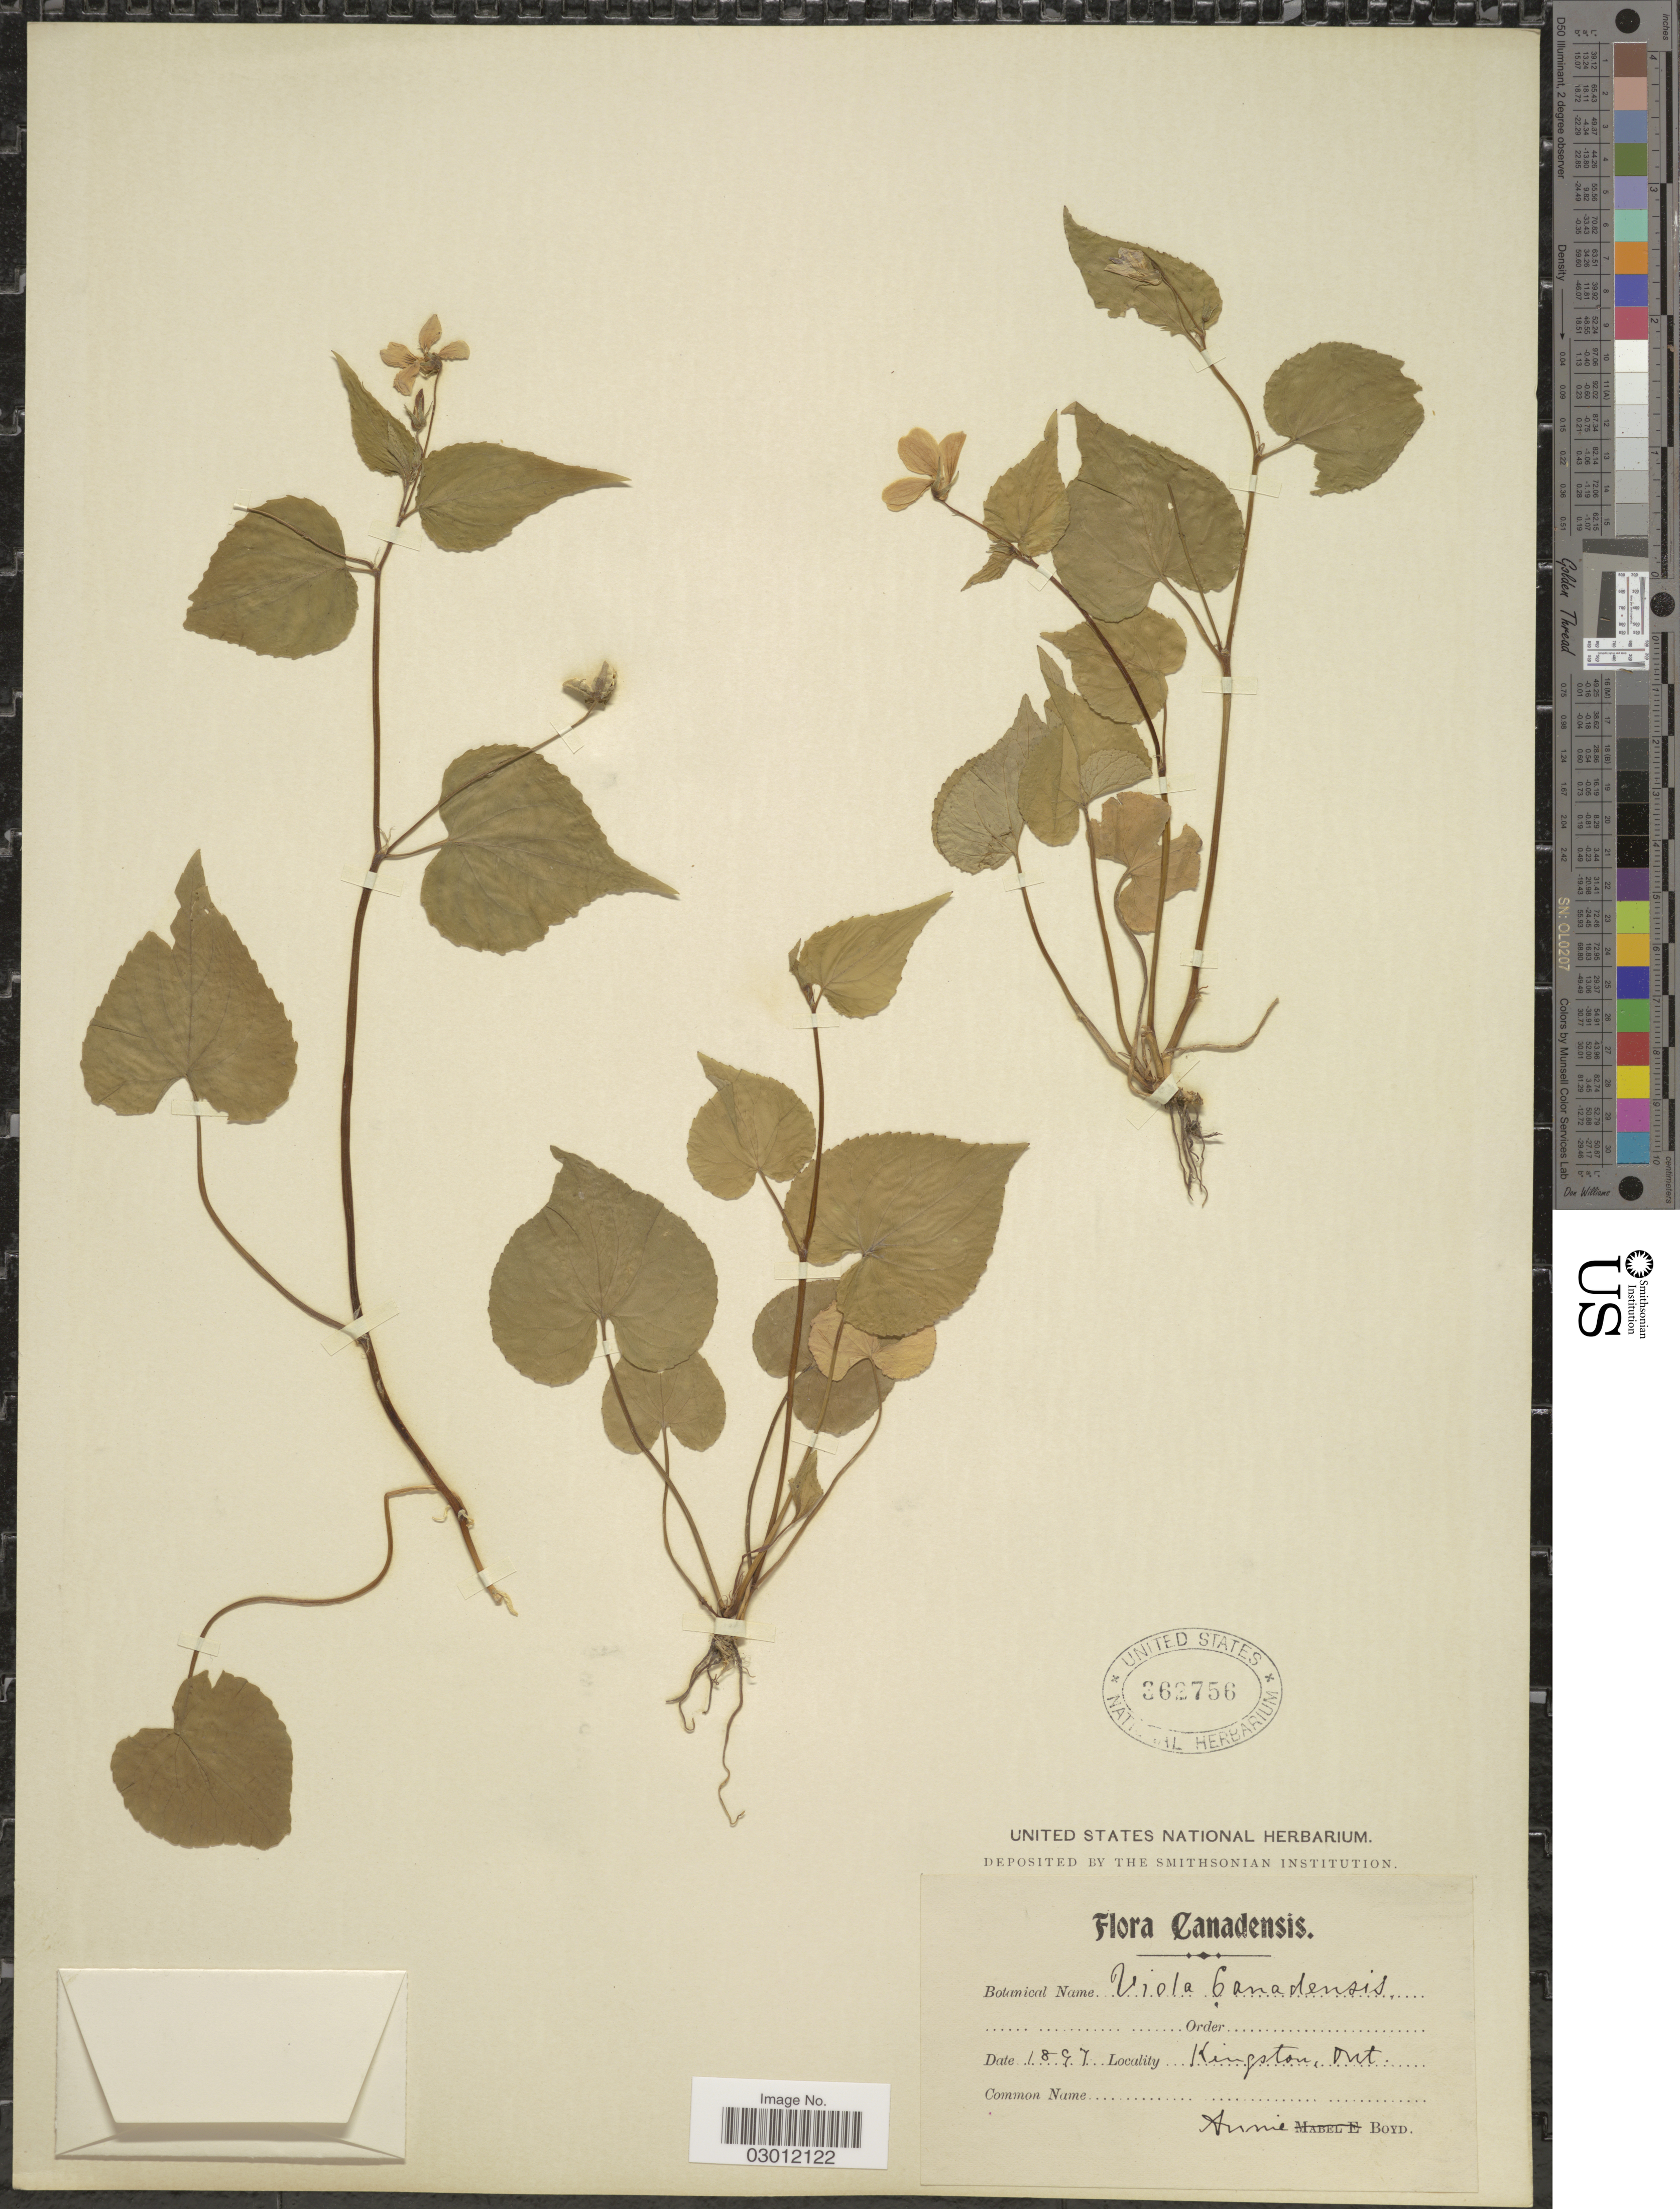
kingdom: Plantae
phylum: Tracheophyta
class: Magnoliopsida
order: Malpighiales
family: Violaceae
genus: Viola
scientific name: Viola canadensis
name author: L.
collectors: A. Boyd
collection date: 1897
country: Canada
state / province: Ontario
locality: Kingston, Ont.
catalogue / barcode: US 362756